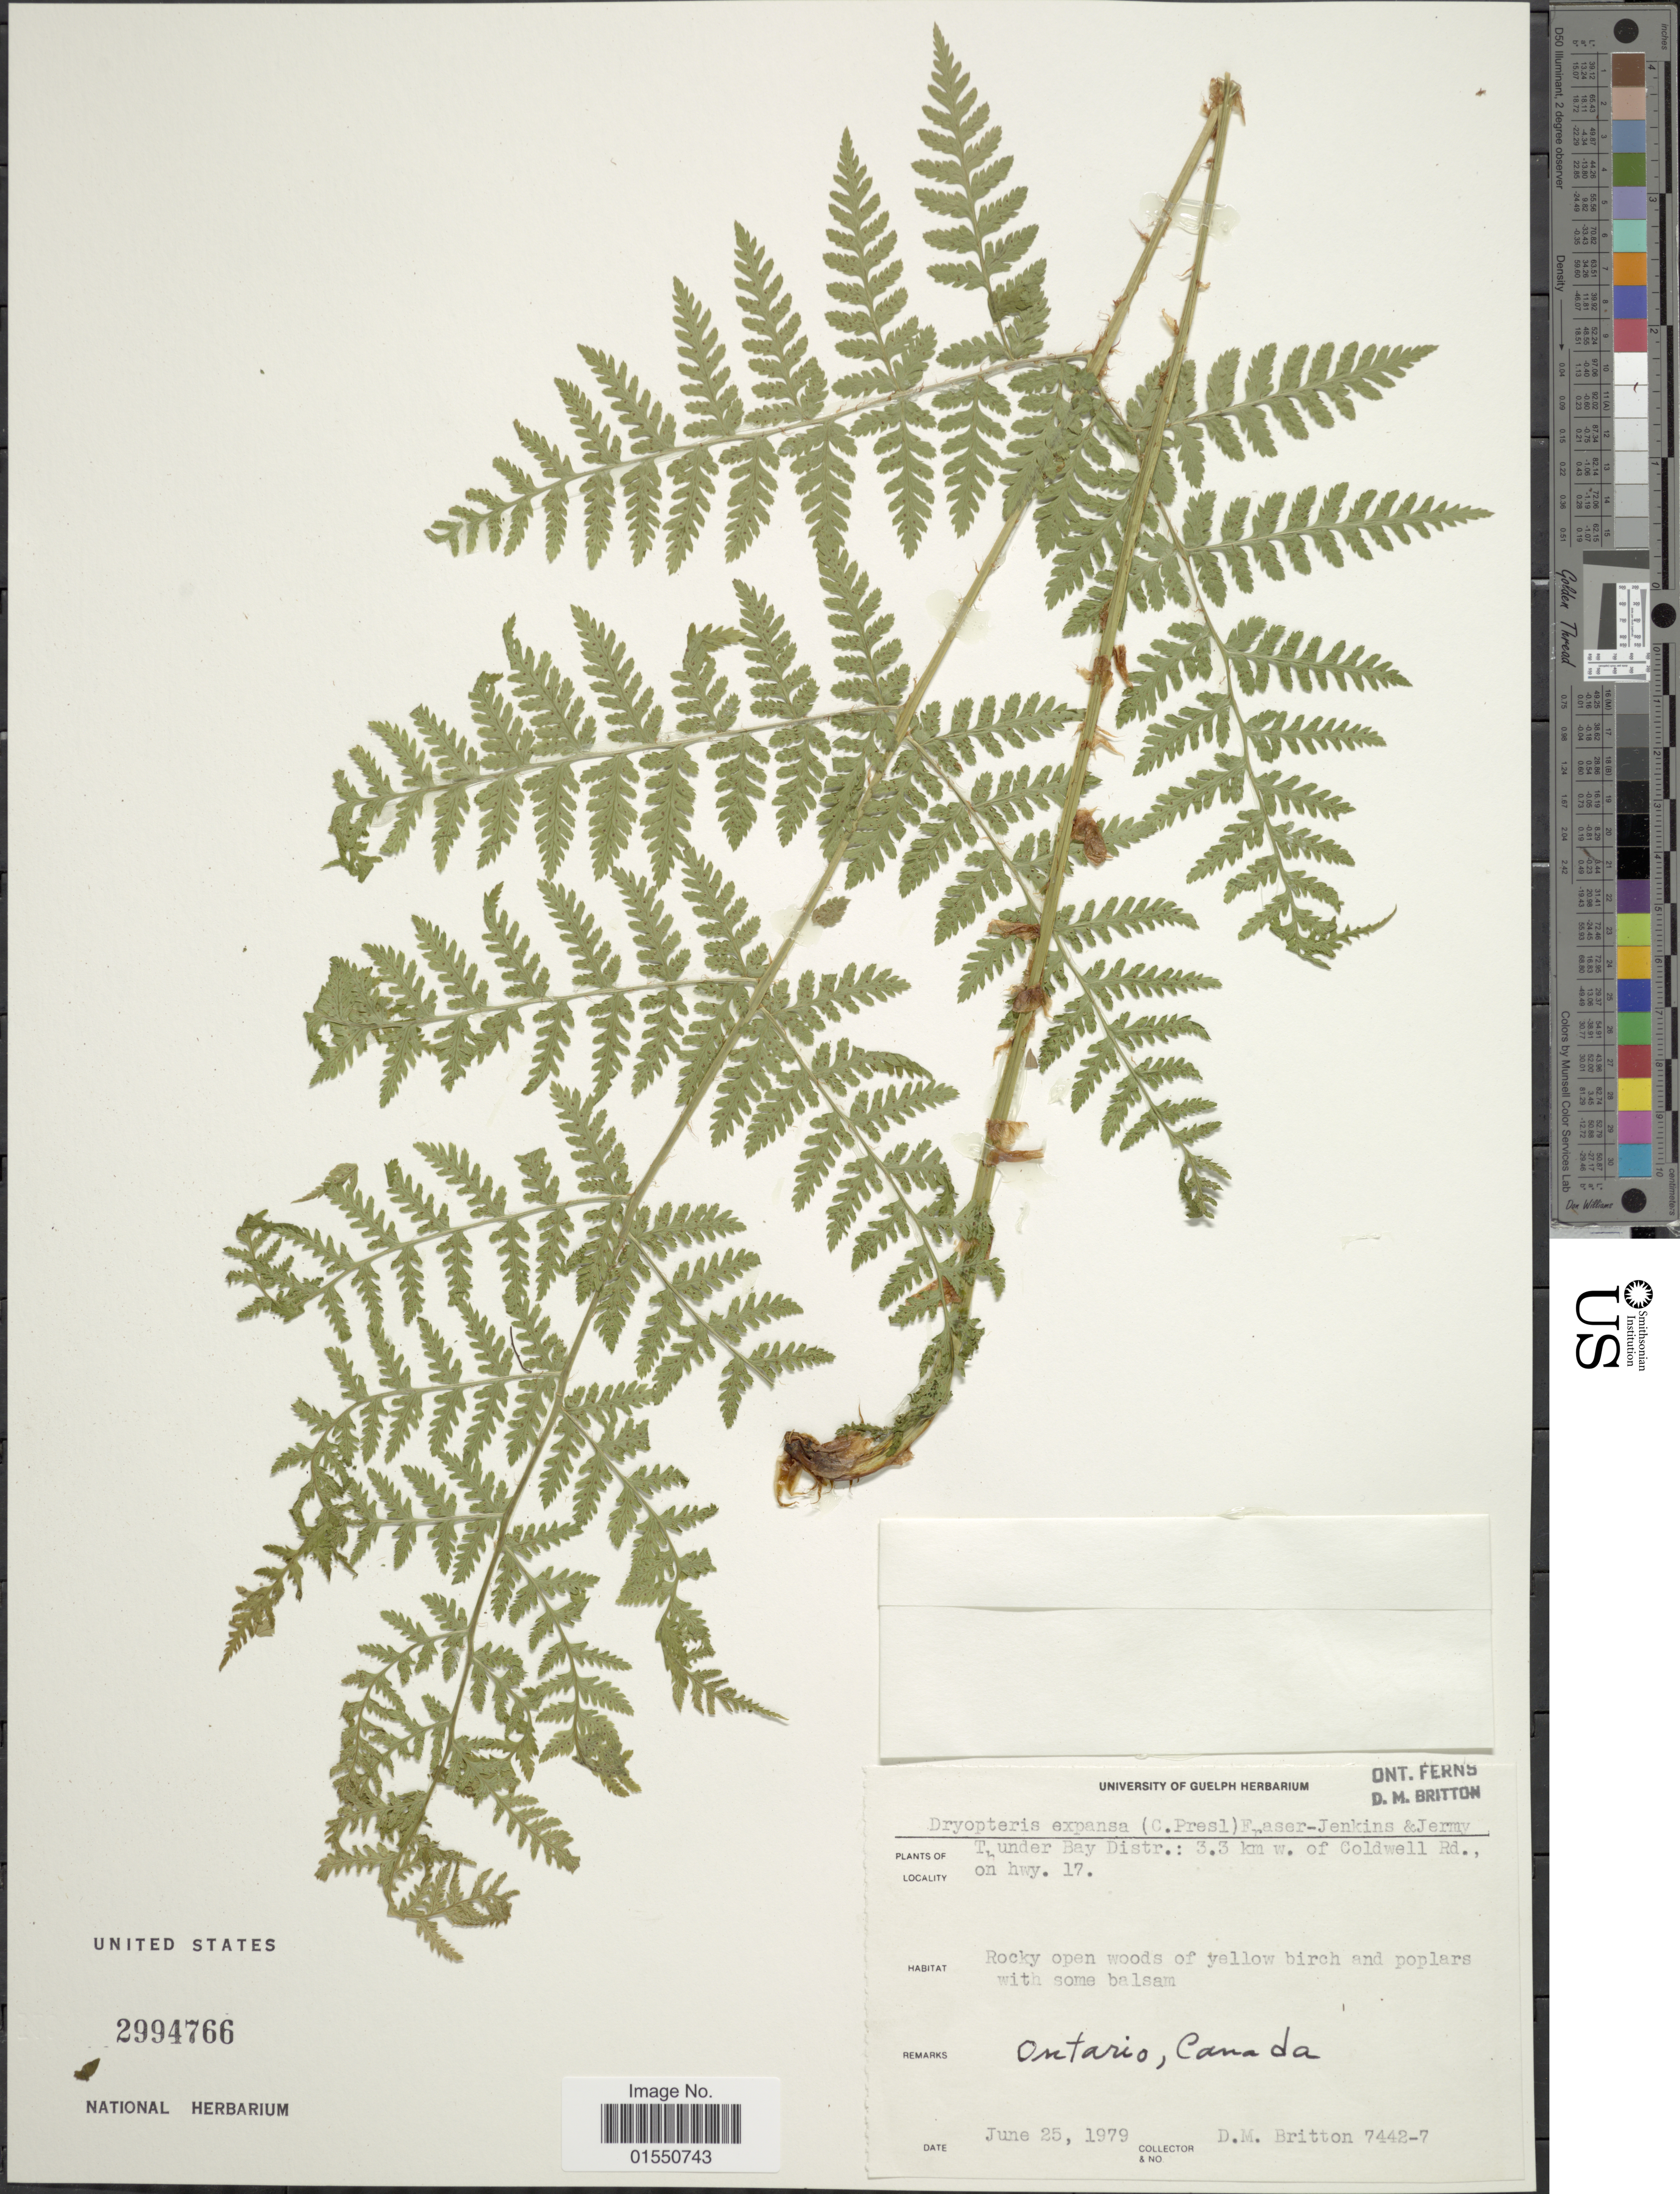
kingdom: Plantae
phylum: Tracheophyta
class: Polypodiopsida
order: Polypodiales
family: Dryopteridaceae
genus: Dryopteris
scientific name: Dryopteris expansa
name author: (C. Presl) Fraser-Jenk. & Jermy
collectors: D. M. Britton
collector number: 74427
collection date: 1979-06-25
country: Canada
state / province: Ontario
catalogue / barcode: US 2994766